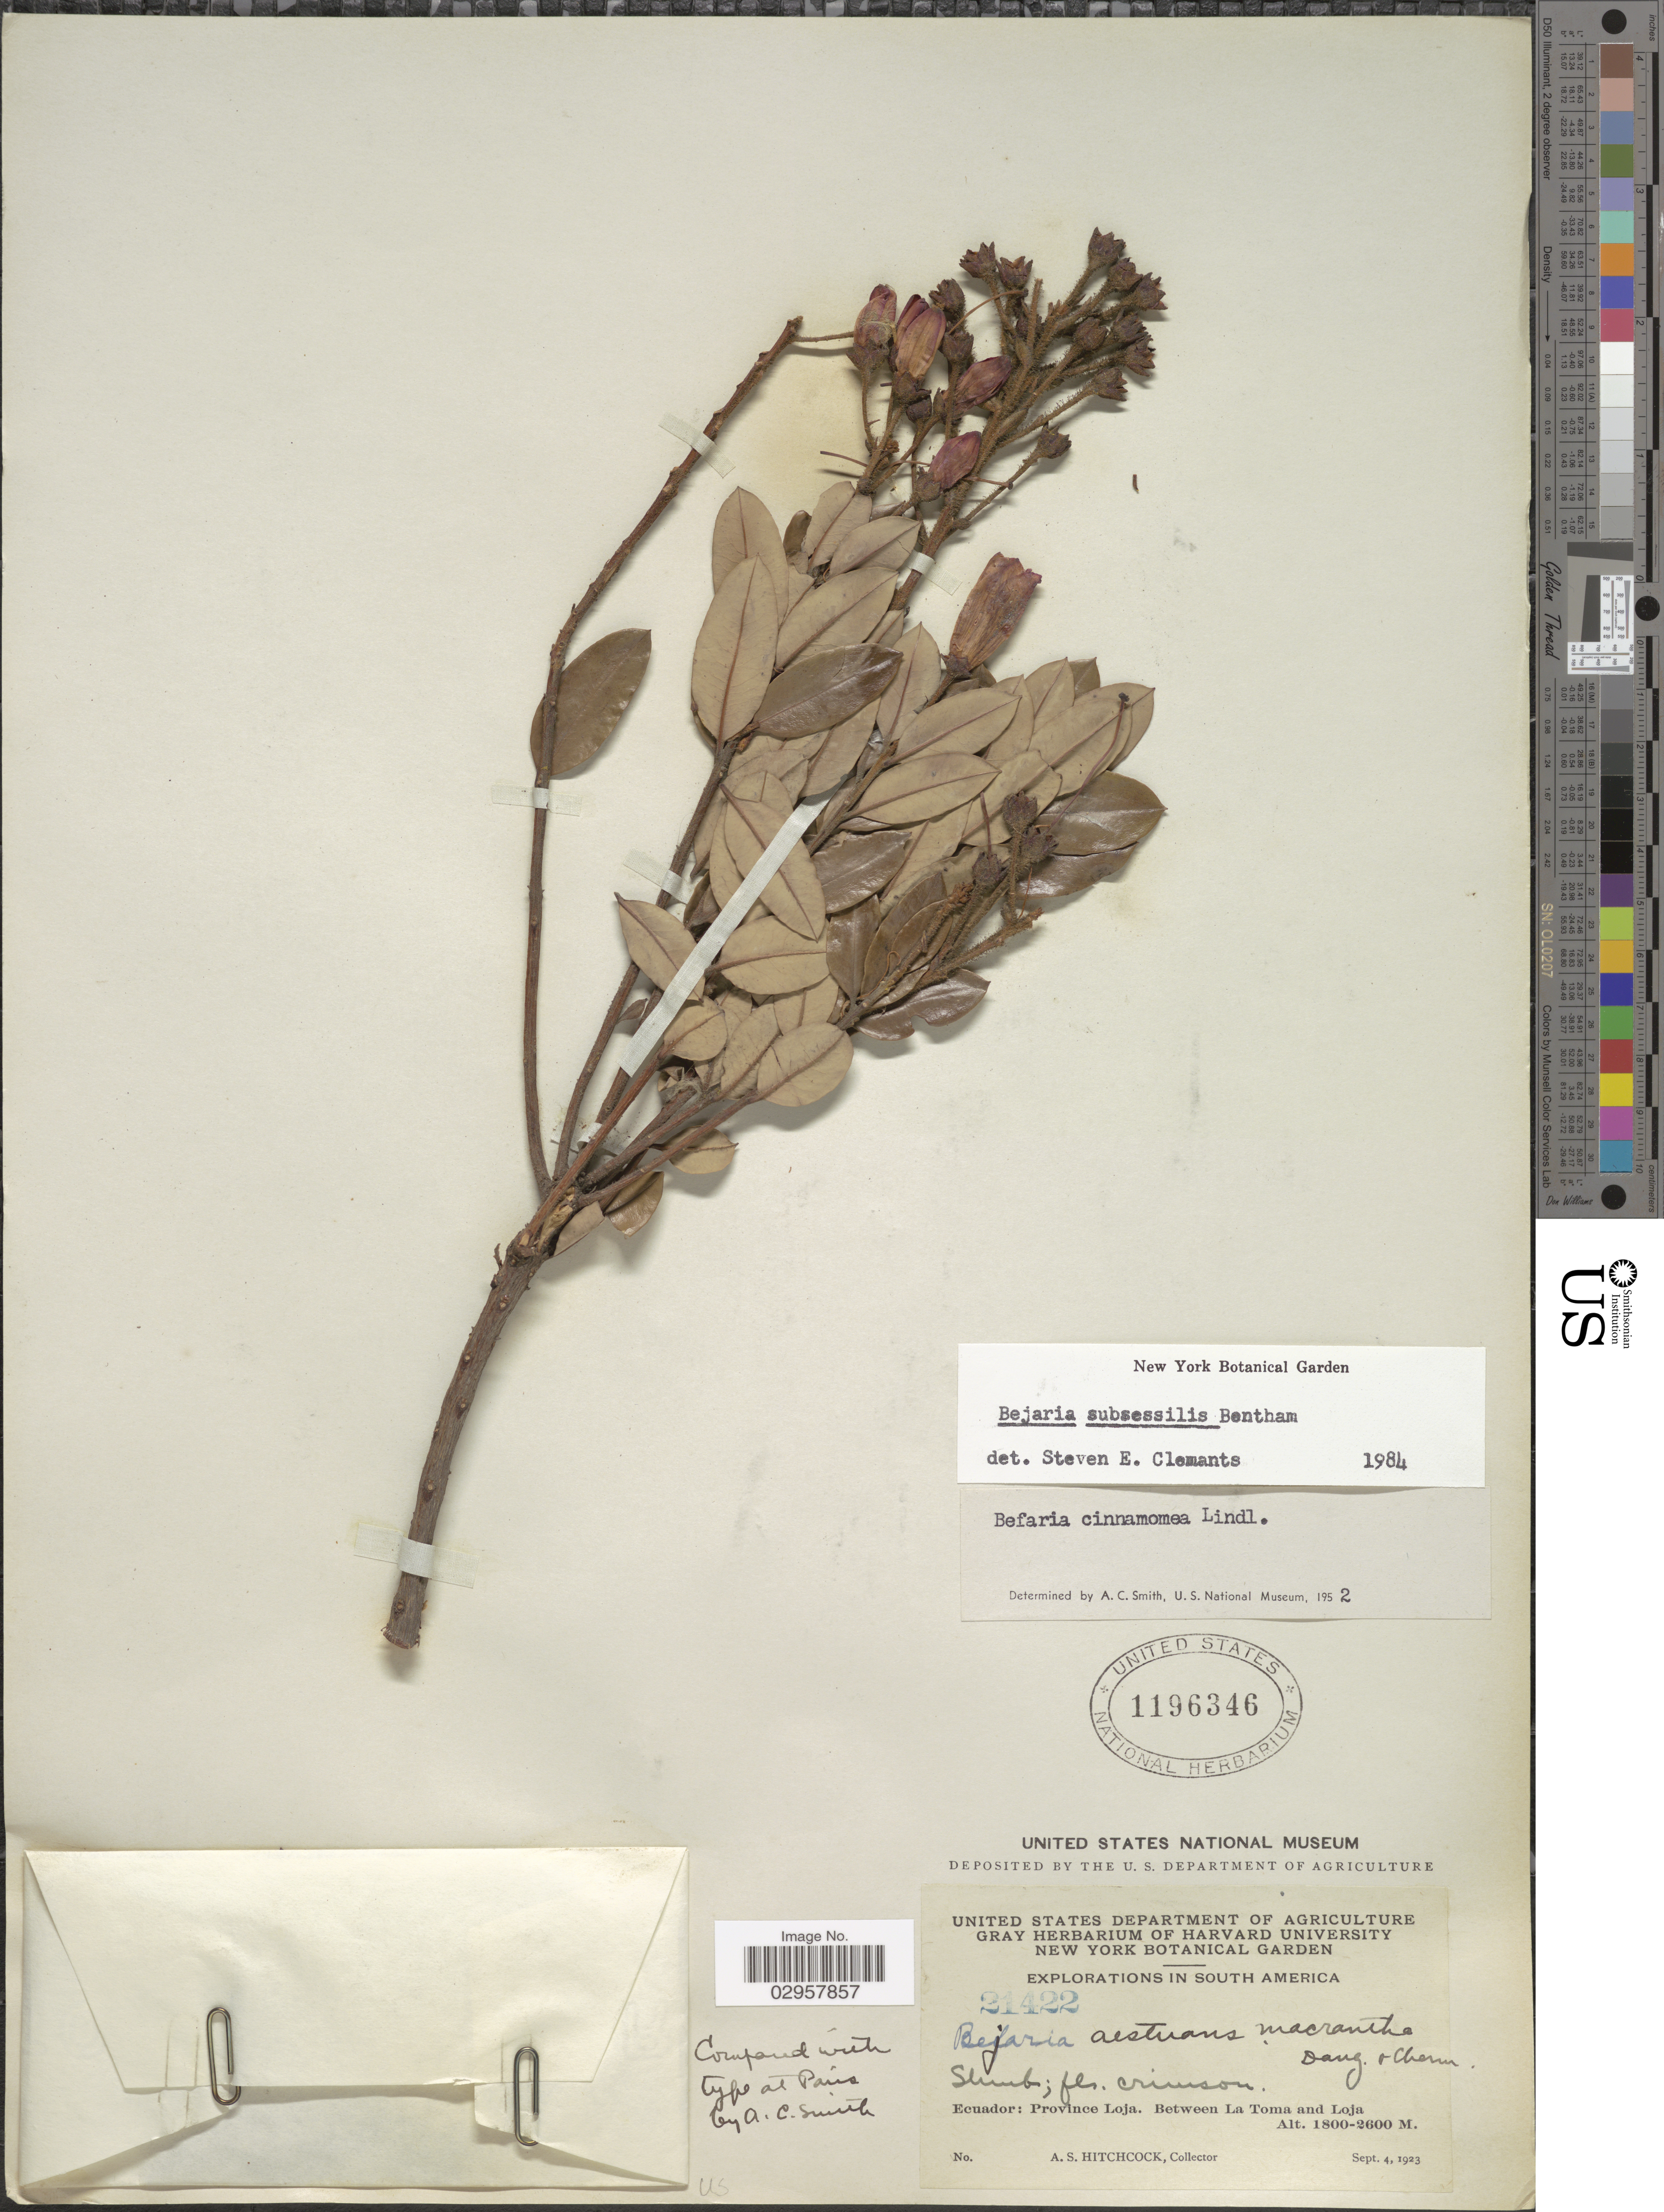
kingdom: Plantae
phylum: Tracheophyta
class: Magnoliopsida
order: Ericales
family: Ericaceae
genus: Bejaria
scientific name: Bejaria subsessilis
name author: Benth.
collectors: A. S. Hitchcock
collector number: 21422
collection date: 1923-09-04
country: Ecuador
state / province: Loja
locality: Between La Toma and Loja.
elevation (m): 1800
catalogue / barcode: US 1196346